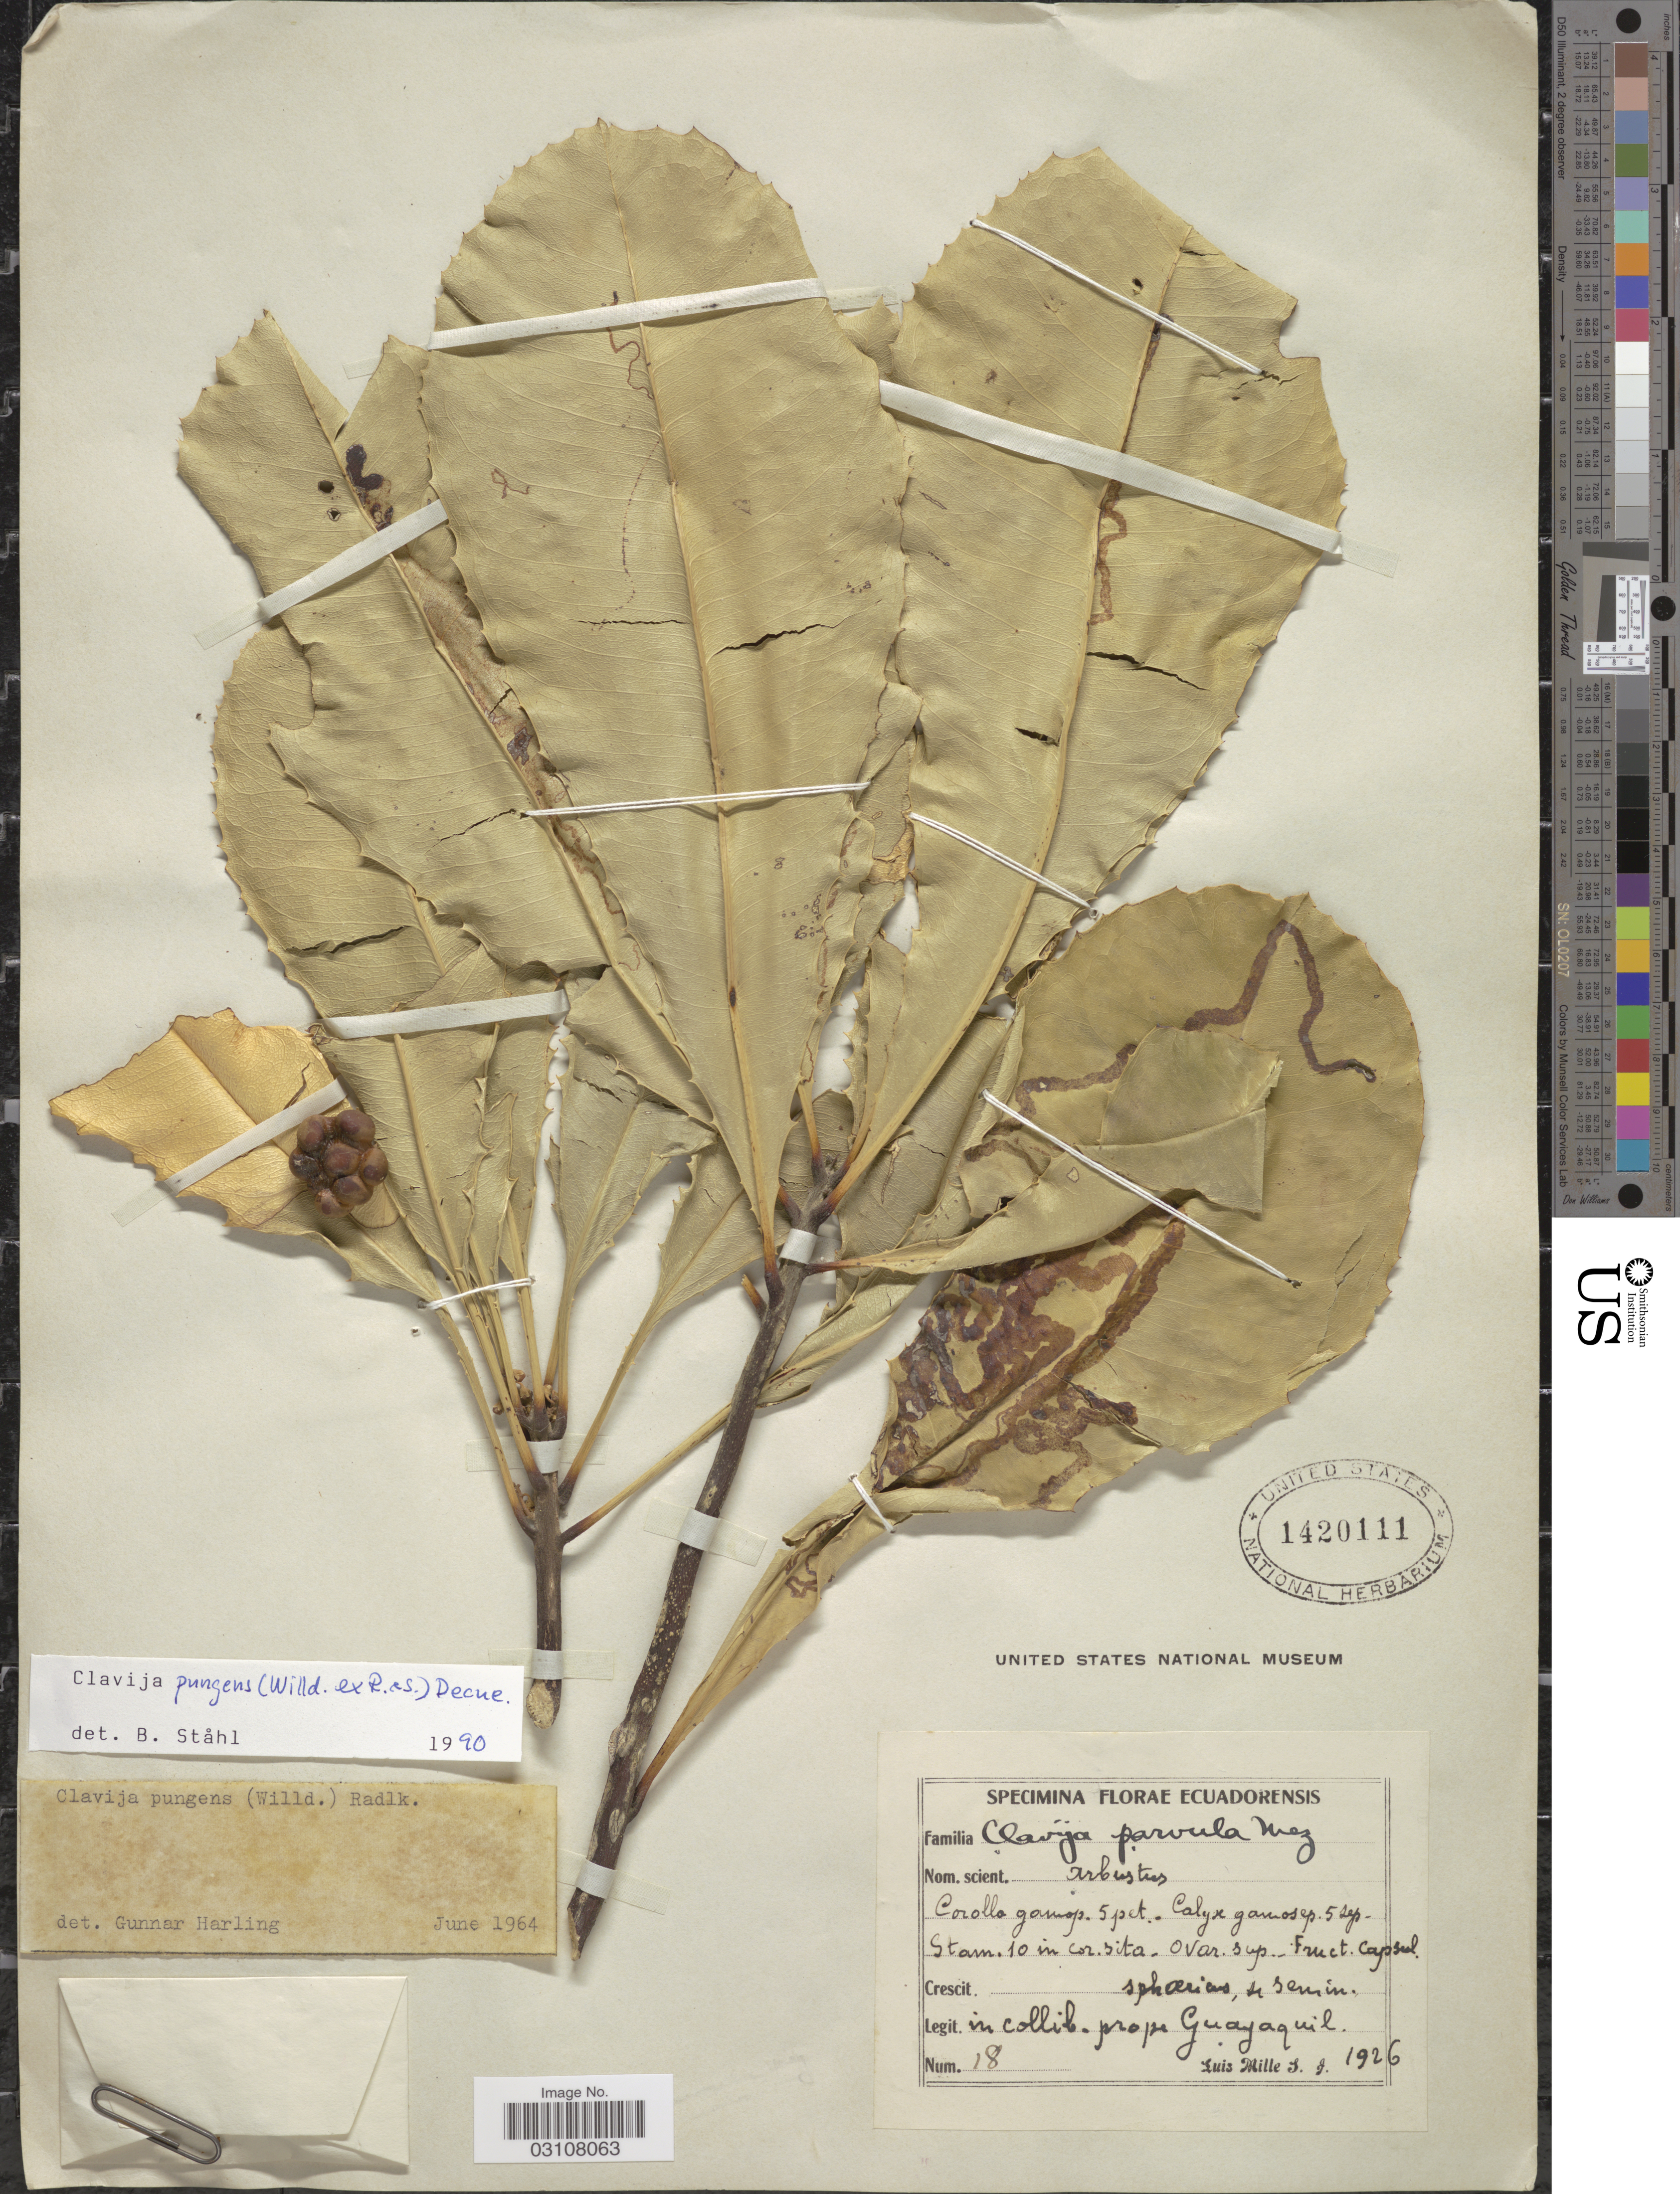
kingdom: Plantae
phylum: Tracheophyta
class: Magnoliopsida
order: Ericales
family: Primulaceae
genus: Clavija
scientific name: Clavija pungens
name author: (Willd. ex Roem. & Schult.) Decne.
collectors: L. Mille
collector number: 18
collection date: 1926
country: Ecuador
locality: In collib. prope Guayaquil.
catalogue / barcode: US 1420111